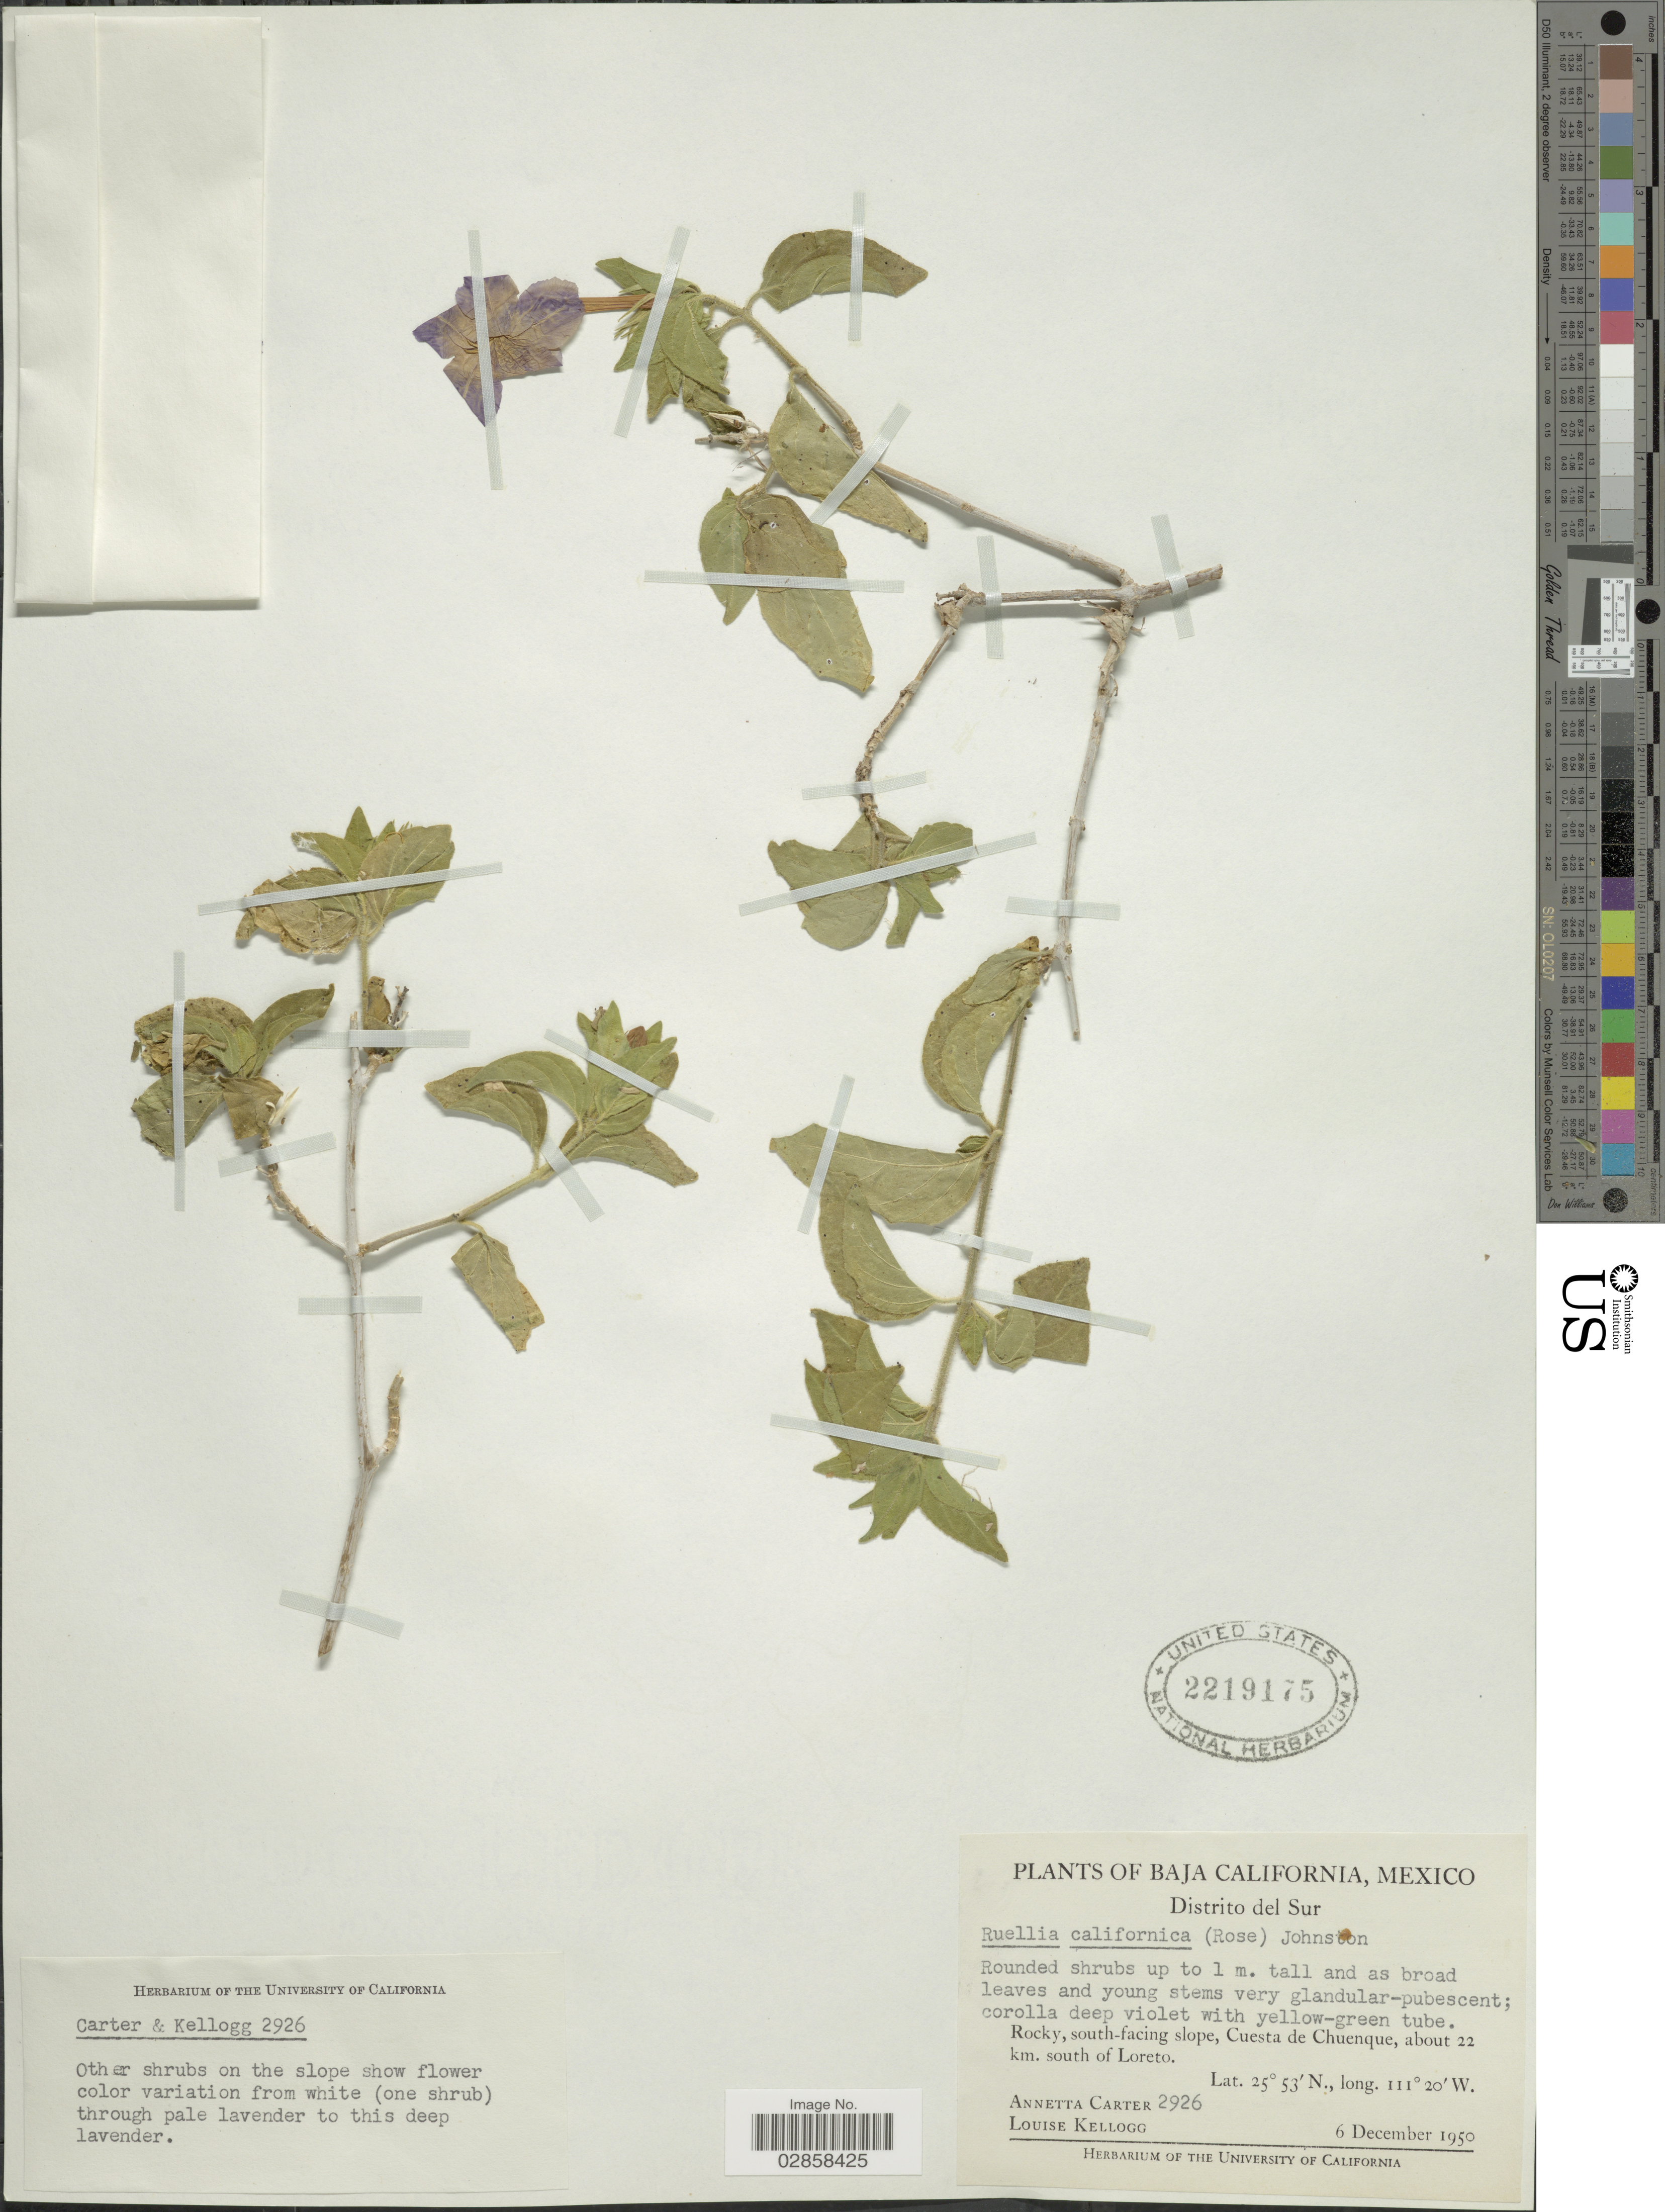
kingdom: Plantae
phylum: Tracheophyta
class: Magnoliopsida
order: Lamiales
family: Acanthaceae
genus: Ruellia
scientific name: Ruellia californica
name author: (Rose) I.M. Johnst.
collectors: A. Carter & L. Kellogg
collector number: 2926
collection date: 1950-12-06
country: Mexico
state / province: Baja California Sur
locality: Rocky, south-facing slope, Cuesta de Chuenque, about 22 km. south of Loreto.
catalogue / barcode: US 2219175